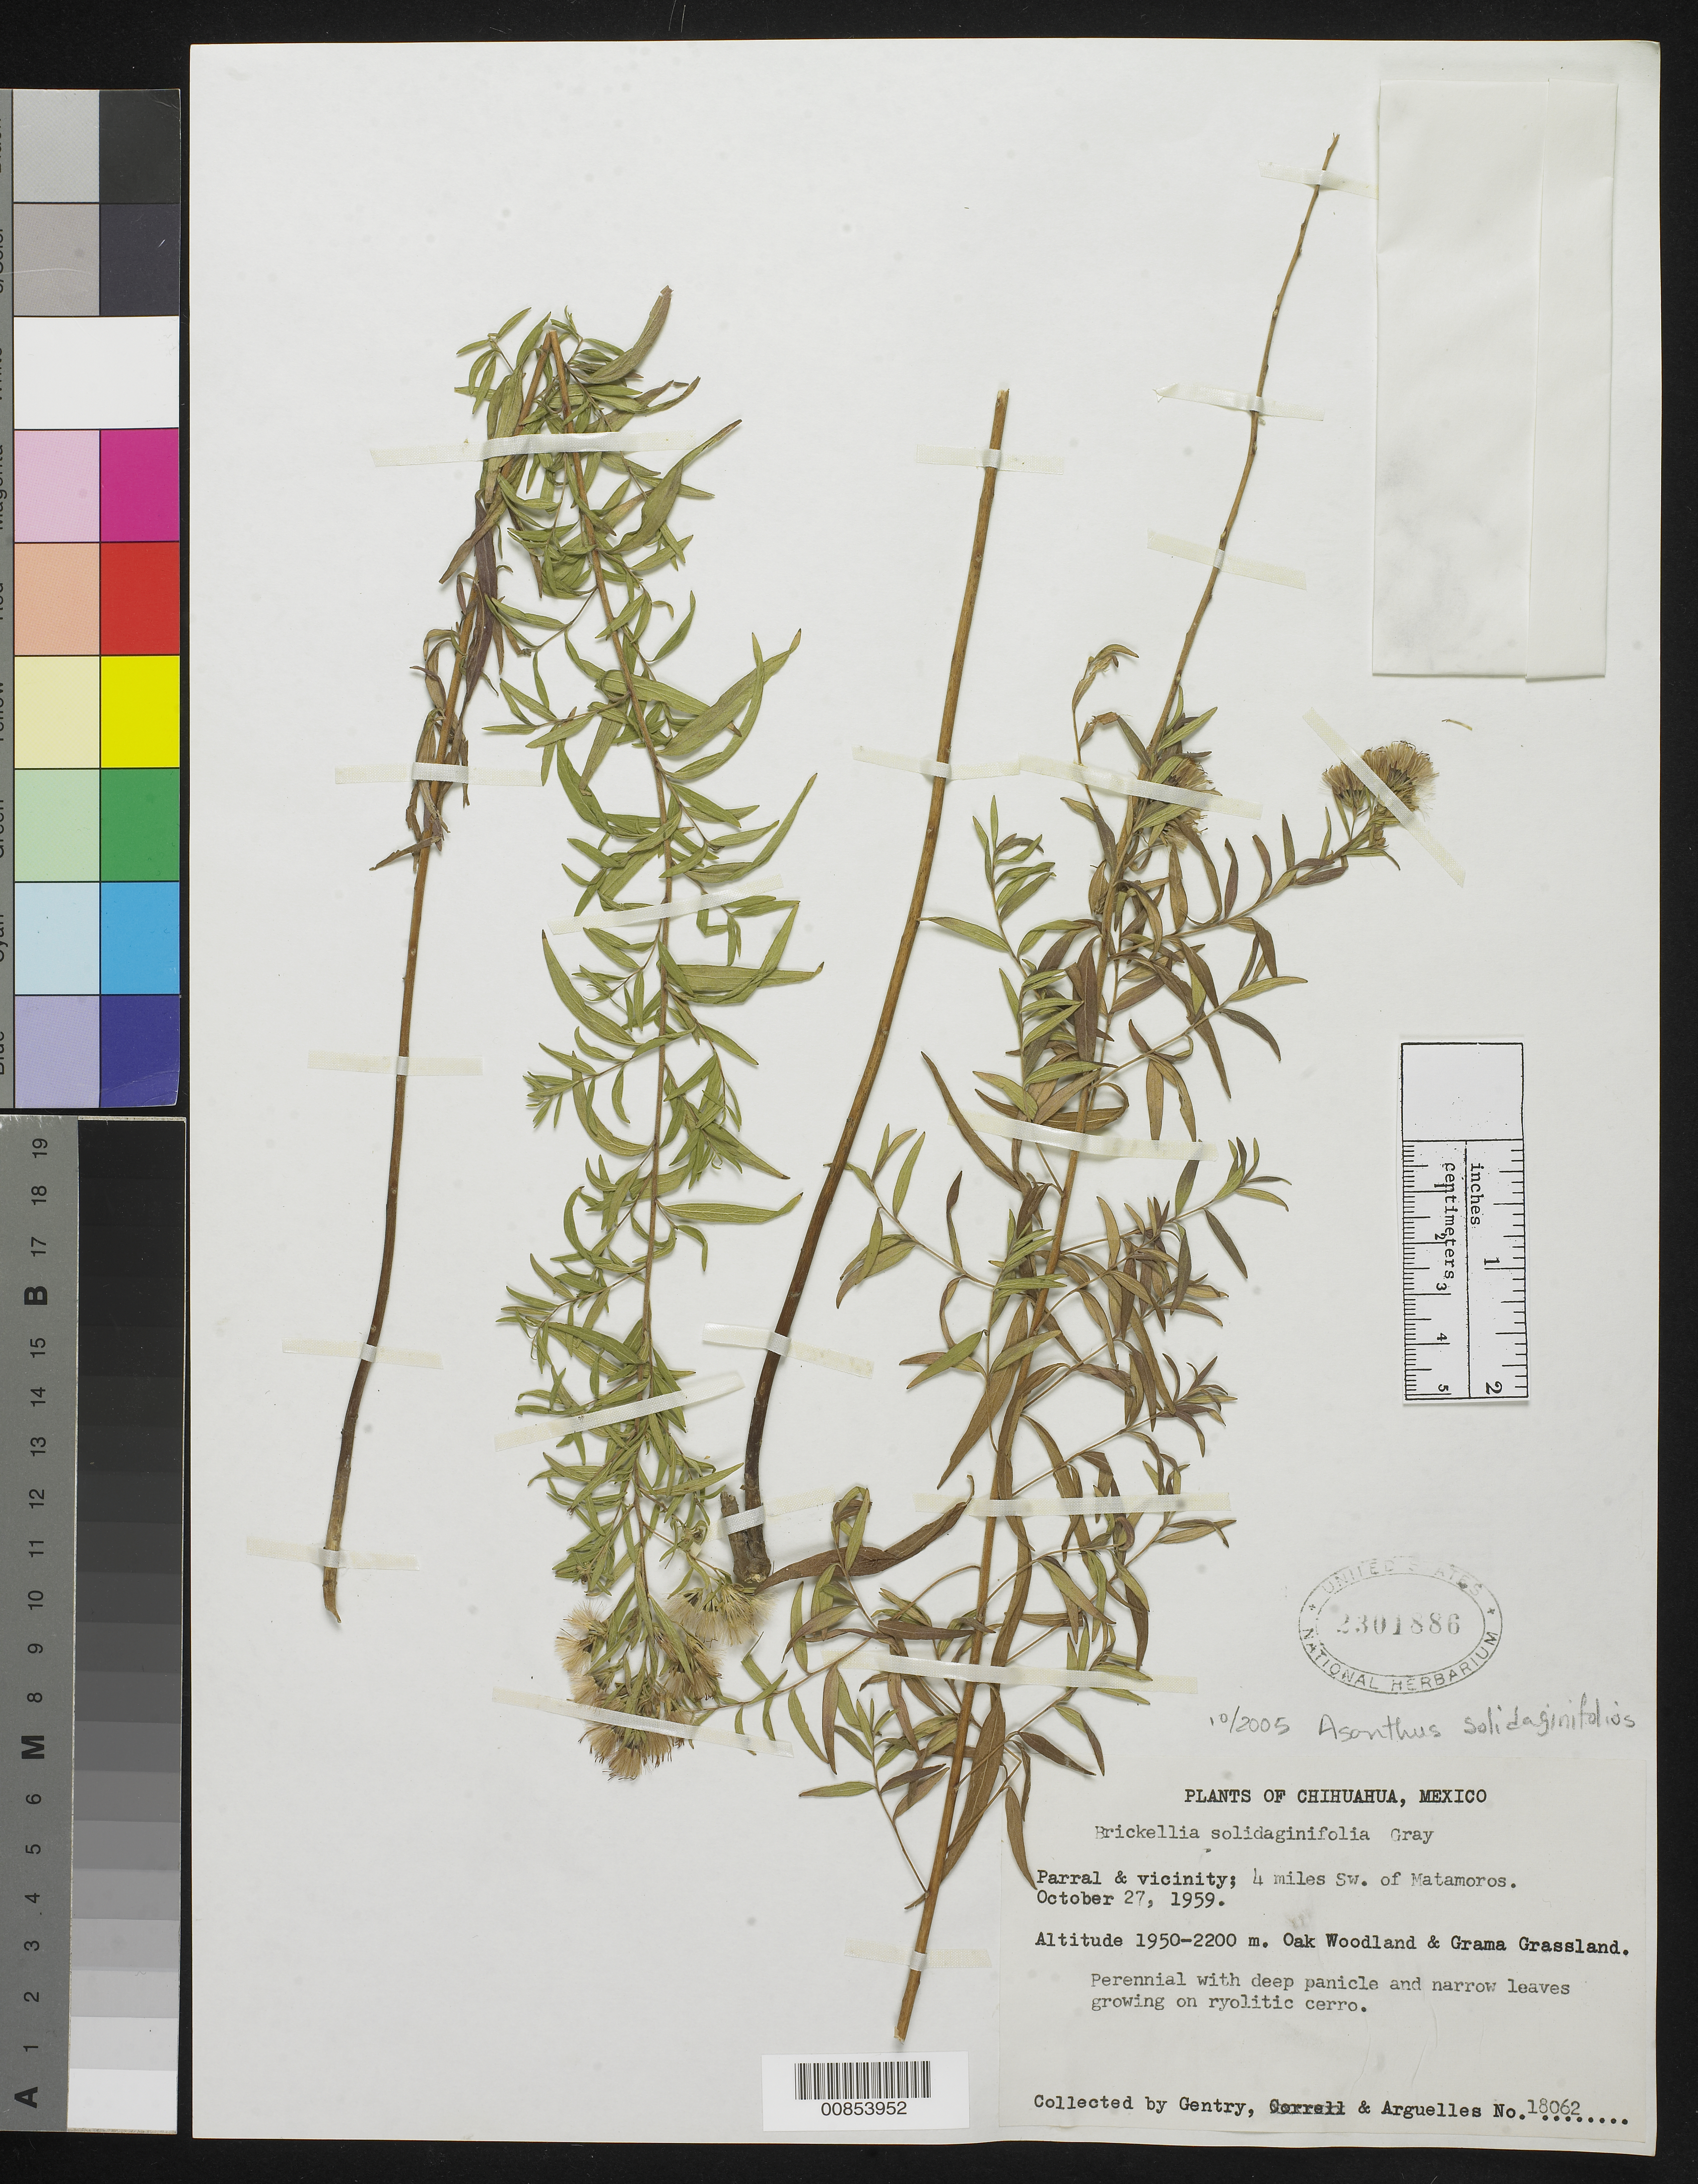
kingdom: Plantae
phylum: Tracheophyta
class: Magnoliopsida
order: Asterales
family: Asteraceae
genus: Asanthus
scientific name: Asanthus solidaginifolius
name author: (A. Gray) R.M. King & H. Rob.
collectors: Gentry, -- & Arguelles, --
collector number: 18062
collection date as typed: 27 Oct 1959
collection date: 1959-10-27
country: Mexico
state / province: Chihuahua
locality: Parral and vicinity; 4 mmiles SW of Matamoros.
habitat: Oak Woodland and Grama Grassland. Growing on ryolitic cerro.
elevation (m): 2200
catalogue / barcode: US 2301886